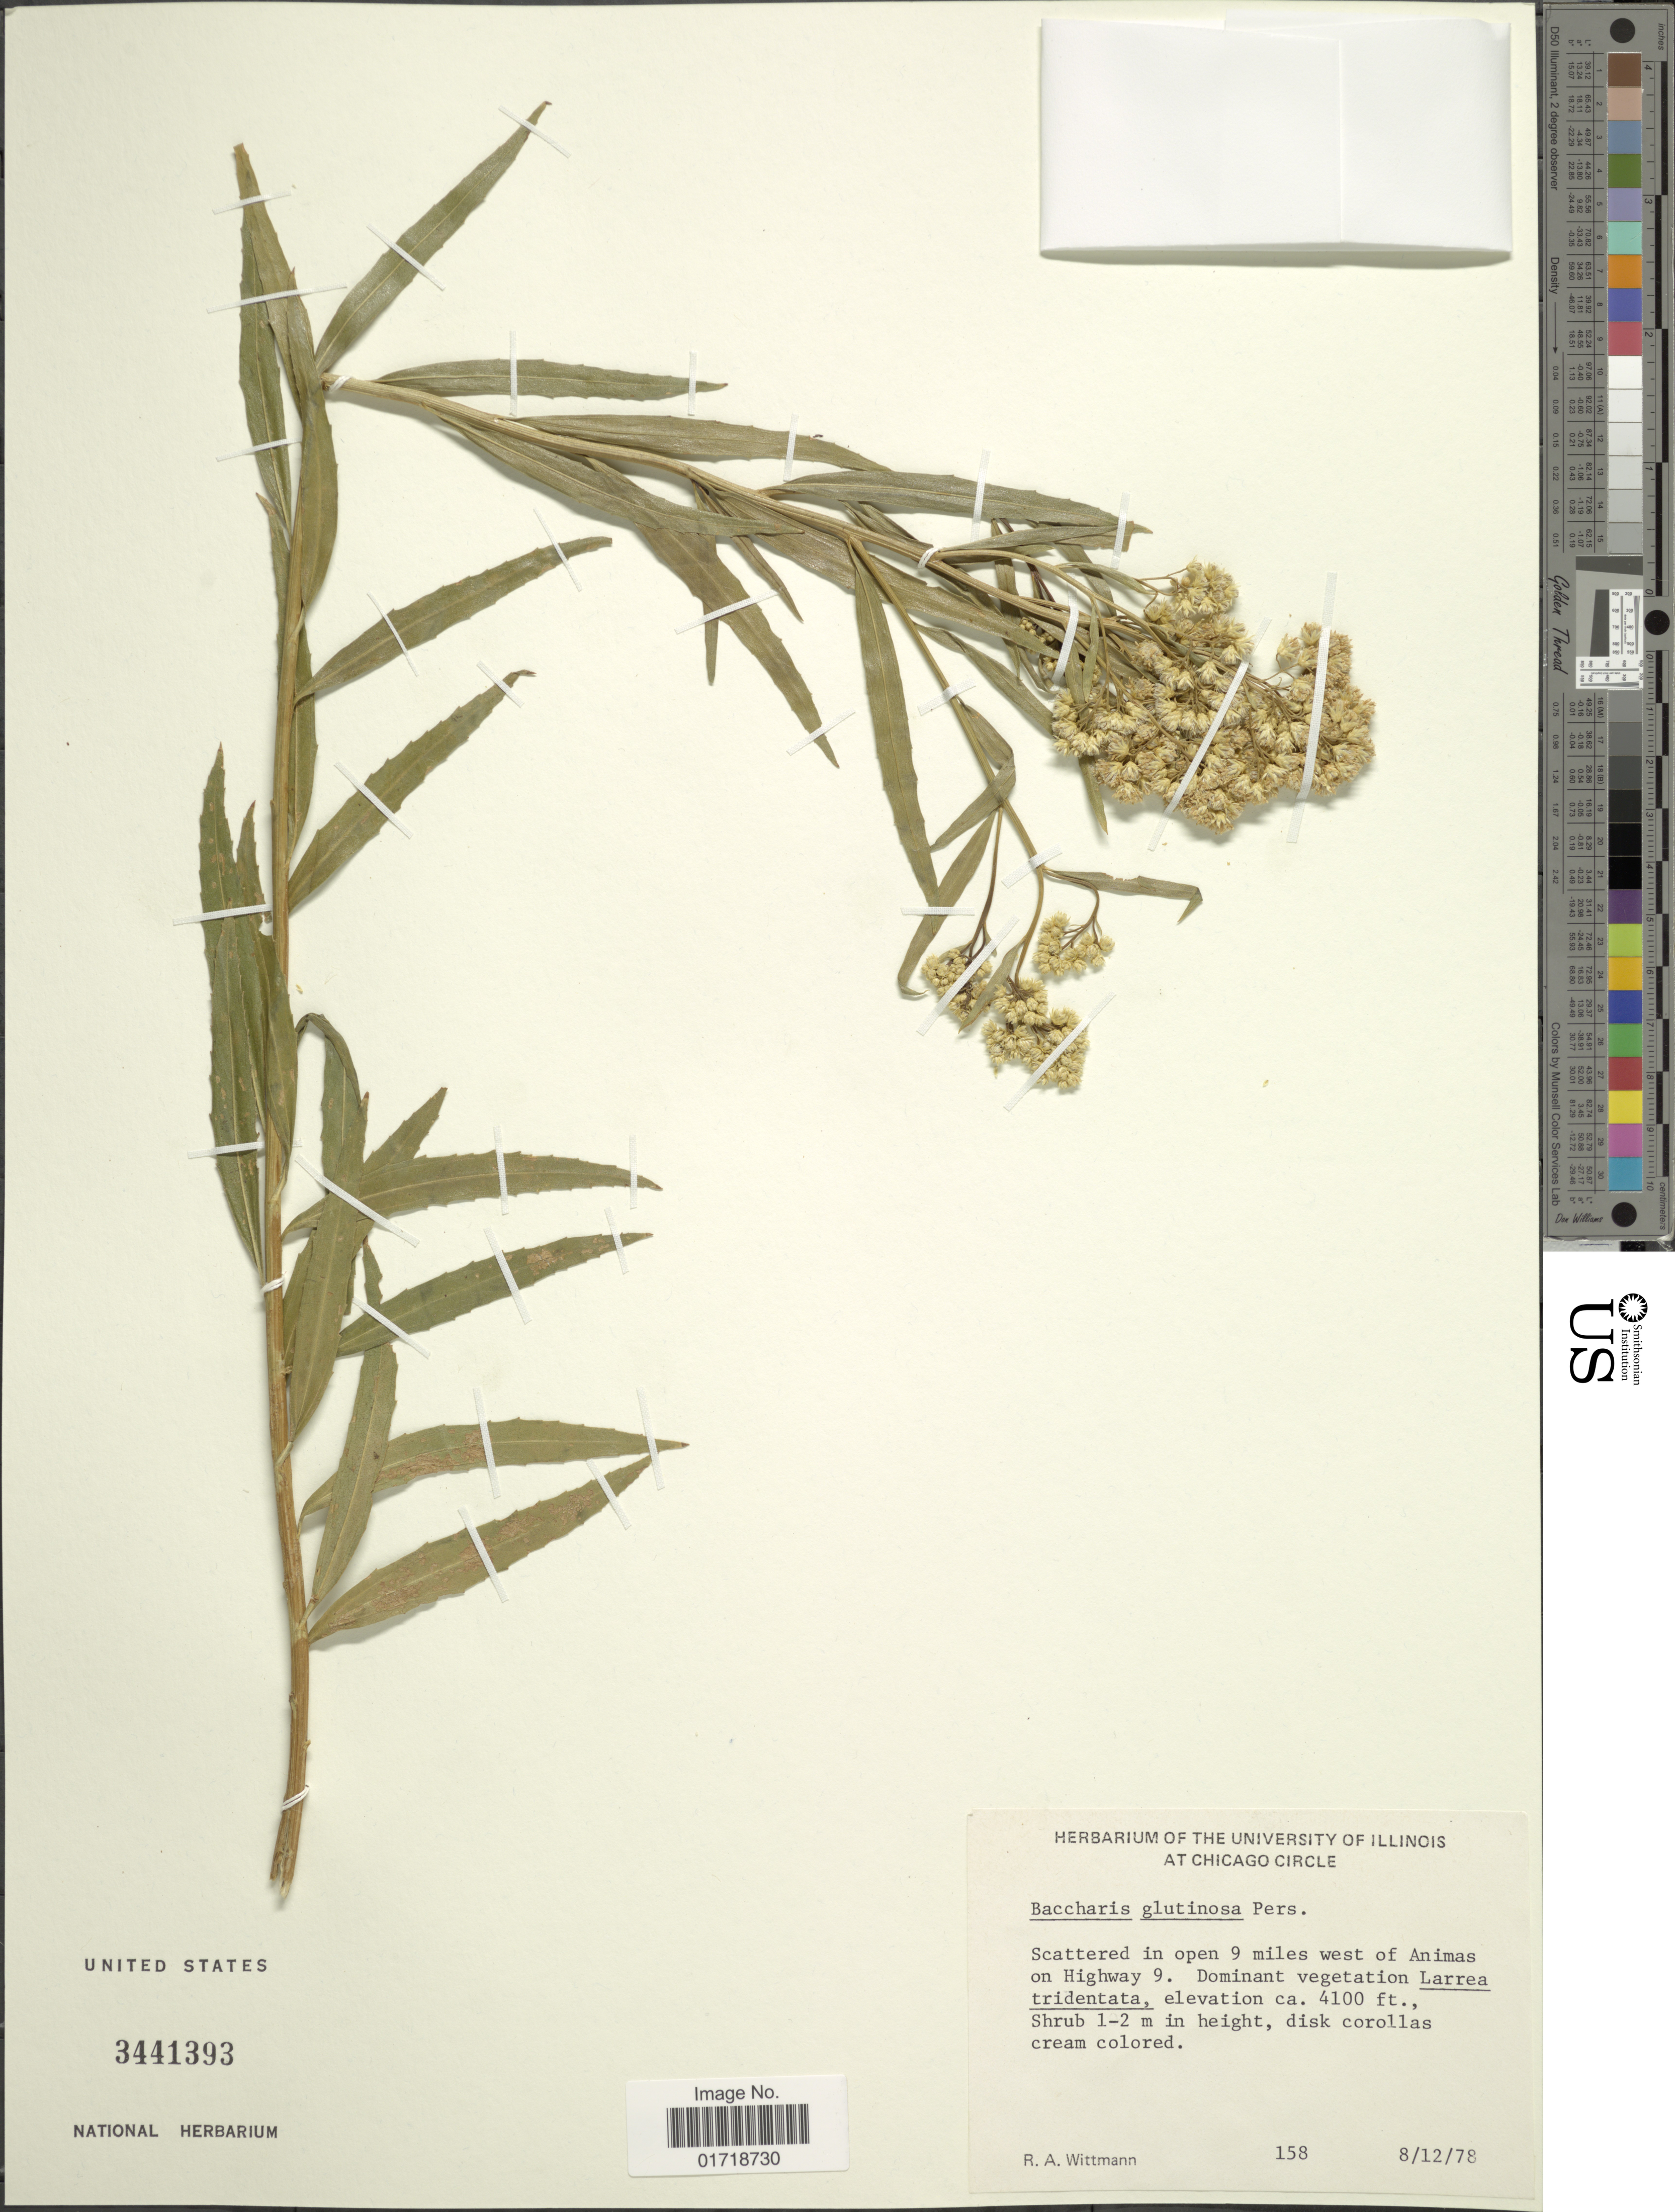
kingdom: Plantae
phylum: Tracheophyta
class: Magnoliopsida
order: Asterales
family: Asteraceae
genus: Baccharis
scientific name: Baccharis glutinosa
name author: Pers.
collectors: R. Wittmann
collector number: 158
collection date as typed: Transcribed d/m/y: 12/8/78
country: United States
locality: Scattered in open 9 miles west of Animas on Highway 9.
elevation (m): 1250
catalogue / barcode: US 3441393